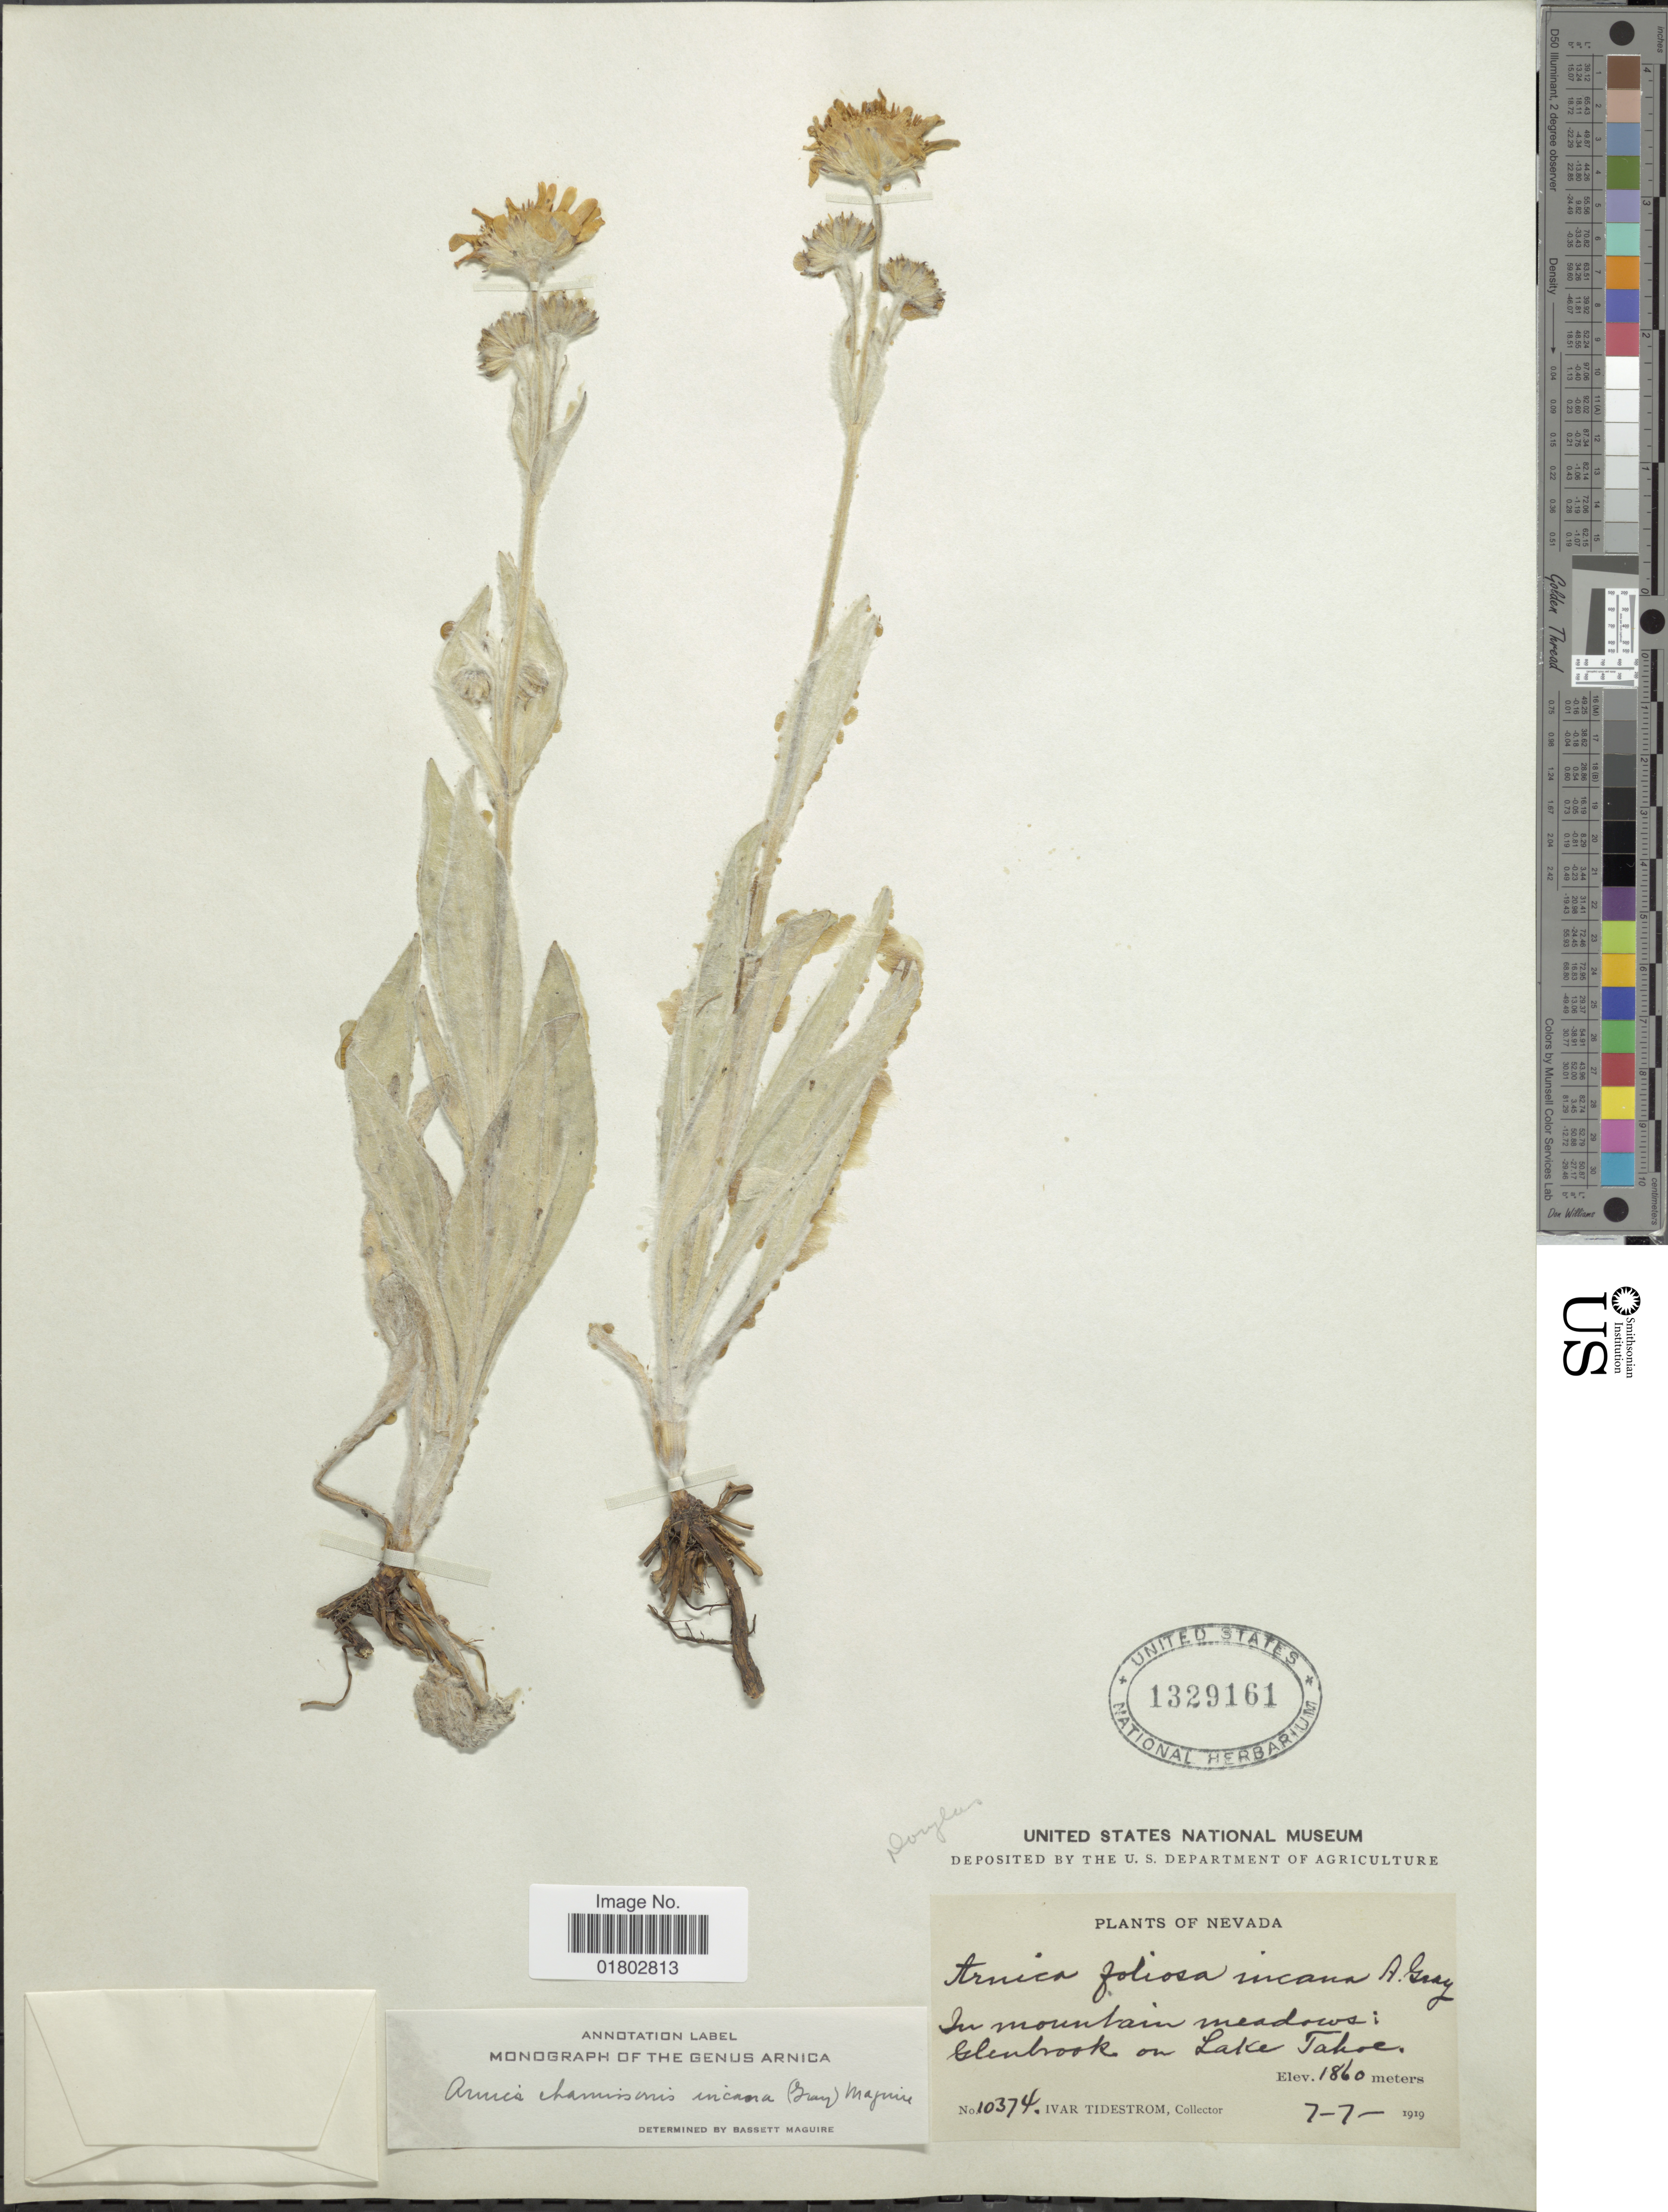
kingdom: Plantae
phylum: Tracheophyta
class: Magnoliopsida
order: Asterales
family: Asteraceae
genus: Arnica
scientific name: Arnica chamissonis subsp. incana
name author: (A. Gray) Maguire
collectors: I. F. Tidestrom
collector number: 10374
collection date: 1919-07-07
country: United States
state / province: Nevada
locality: In mountain meadows: Glenbrook on Lake Tahoe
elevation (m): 1860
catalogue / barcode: US 1329161